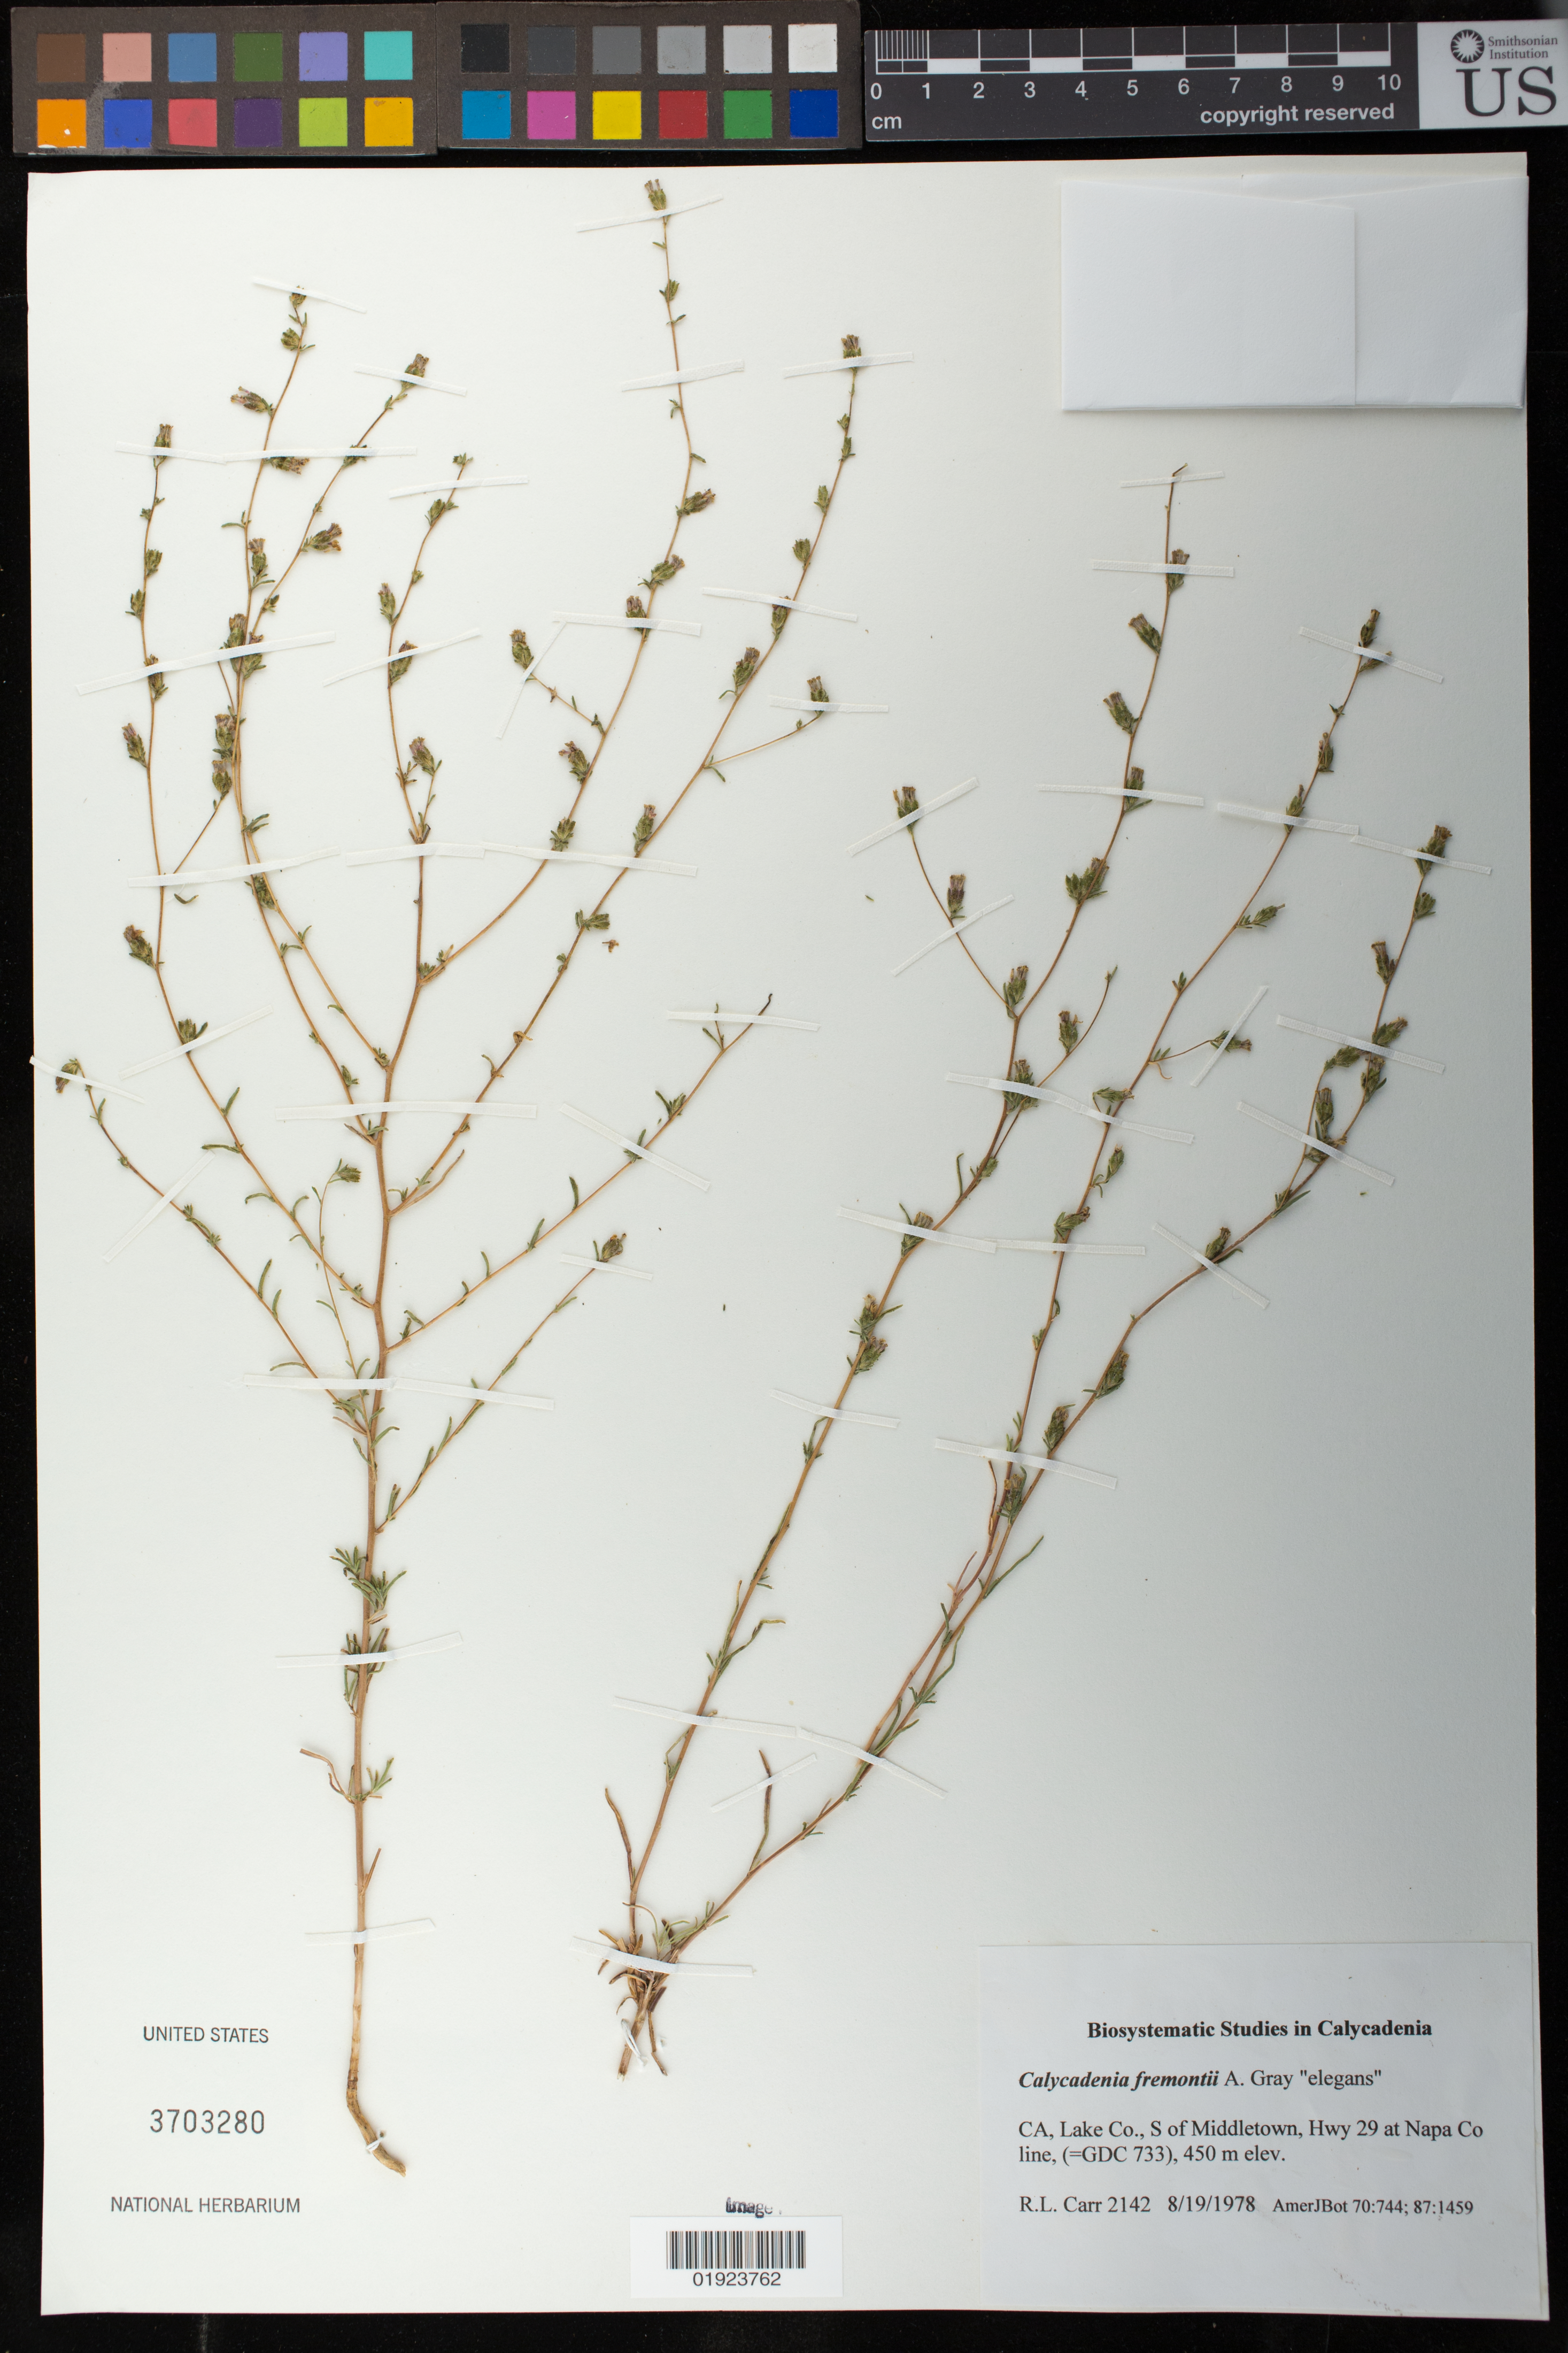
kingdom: Plantae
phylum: Tracheophyta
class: Magnoliopsida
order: Asterales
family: Asteraceae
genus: Calycadenia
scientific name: Calycadenia fremontii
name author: A. Gray in Emory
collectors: R. Carr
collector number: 2142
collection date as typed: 8/19/1978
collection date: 1978-08-19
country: United States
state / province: California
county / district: Lake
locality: S of Middletown, Hwy 29 at Napa Co line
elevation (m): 450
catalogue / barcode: US 3703280